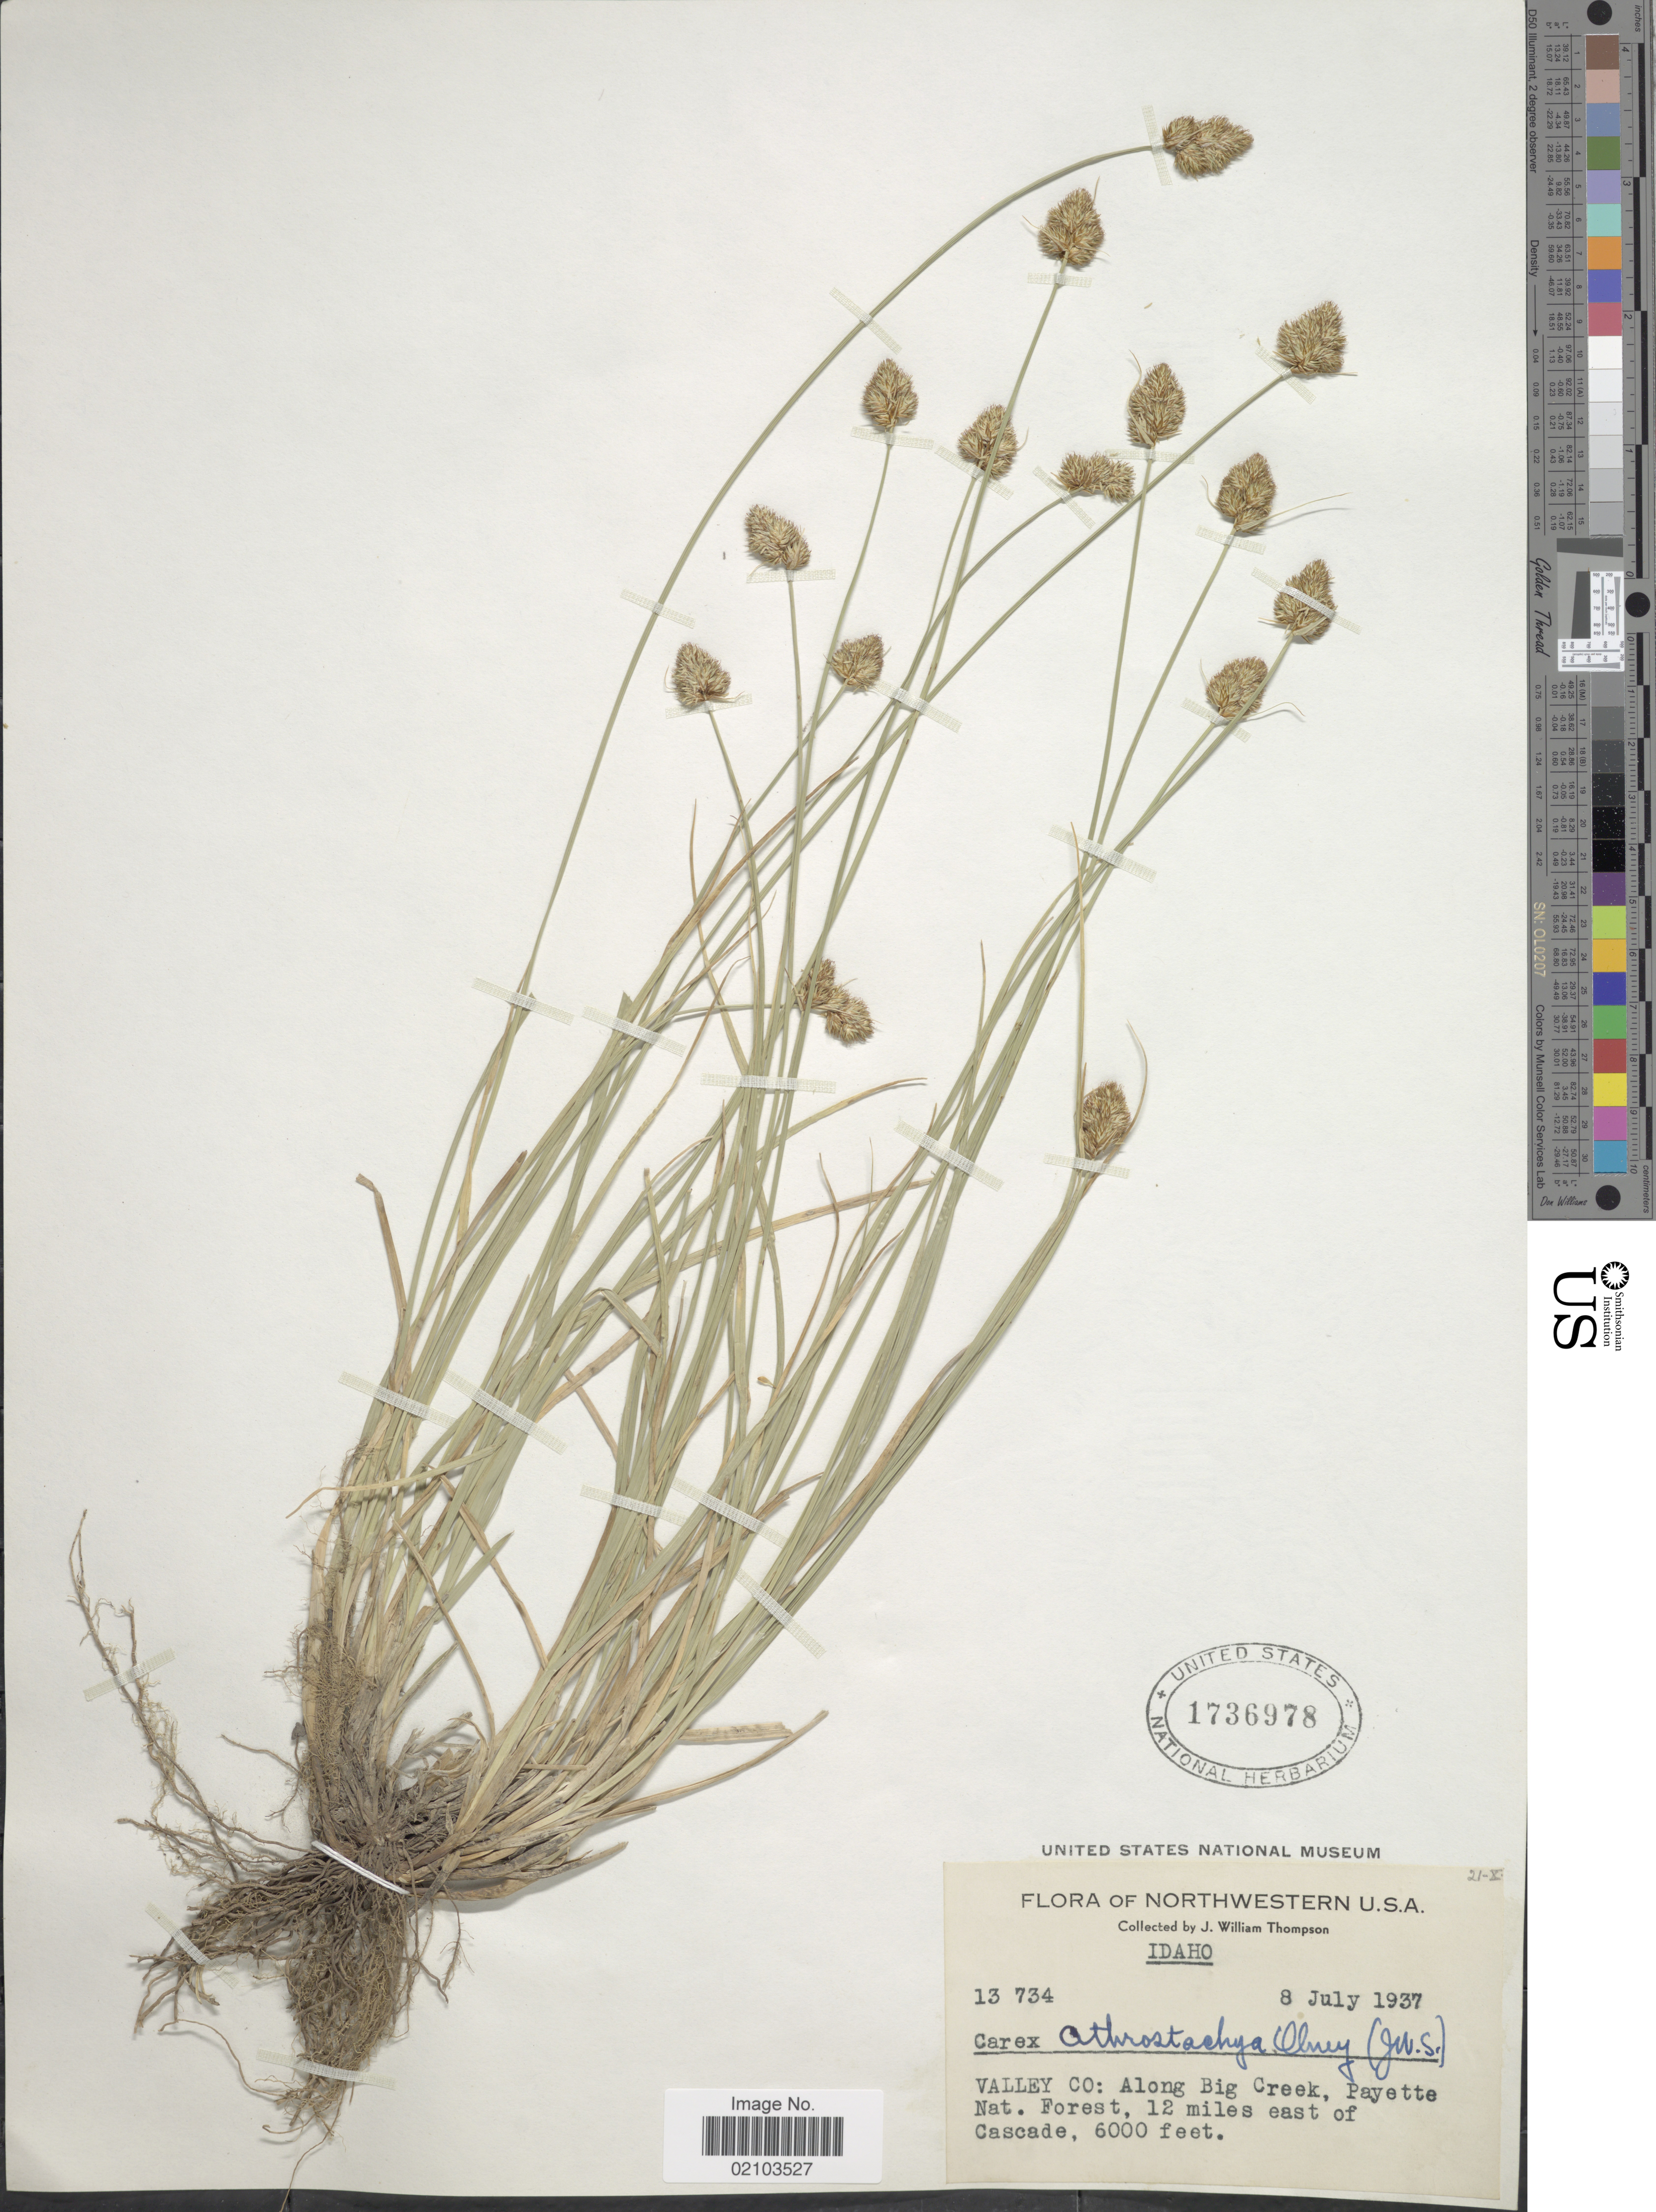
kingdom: Plantae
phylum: Tracheophyta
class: Liliopsida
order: Poales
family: Cyperaceae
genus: Carex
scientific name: Carex athrostachya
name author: Olney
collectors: J. W. Thompson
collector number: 13734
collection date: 1937-07-08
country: United States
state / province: Idaho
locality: Valley Co: Along Big Creek, Payette Nat. Forest, 12 miles east of Cascade.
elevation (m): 1829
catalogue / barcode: US 1736978